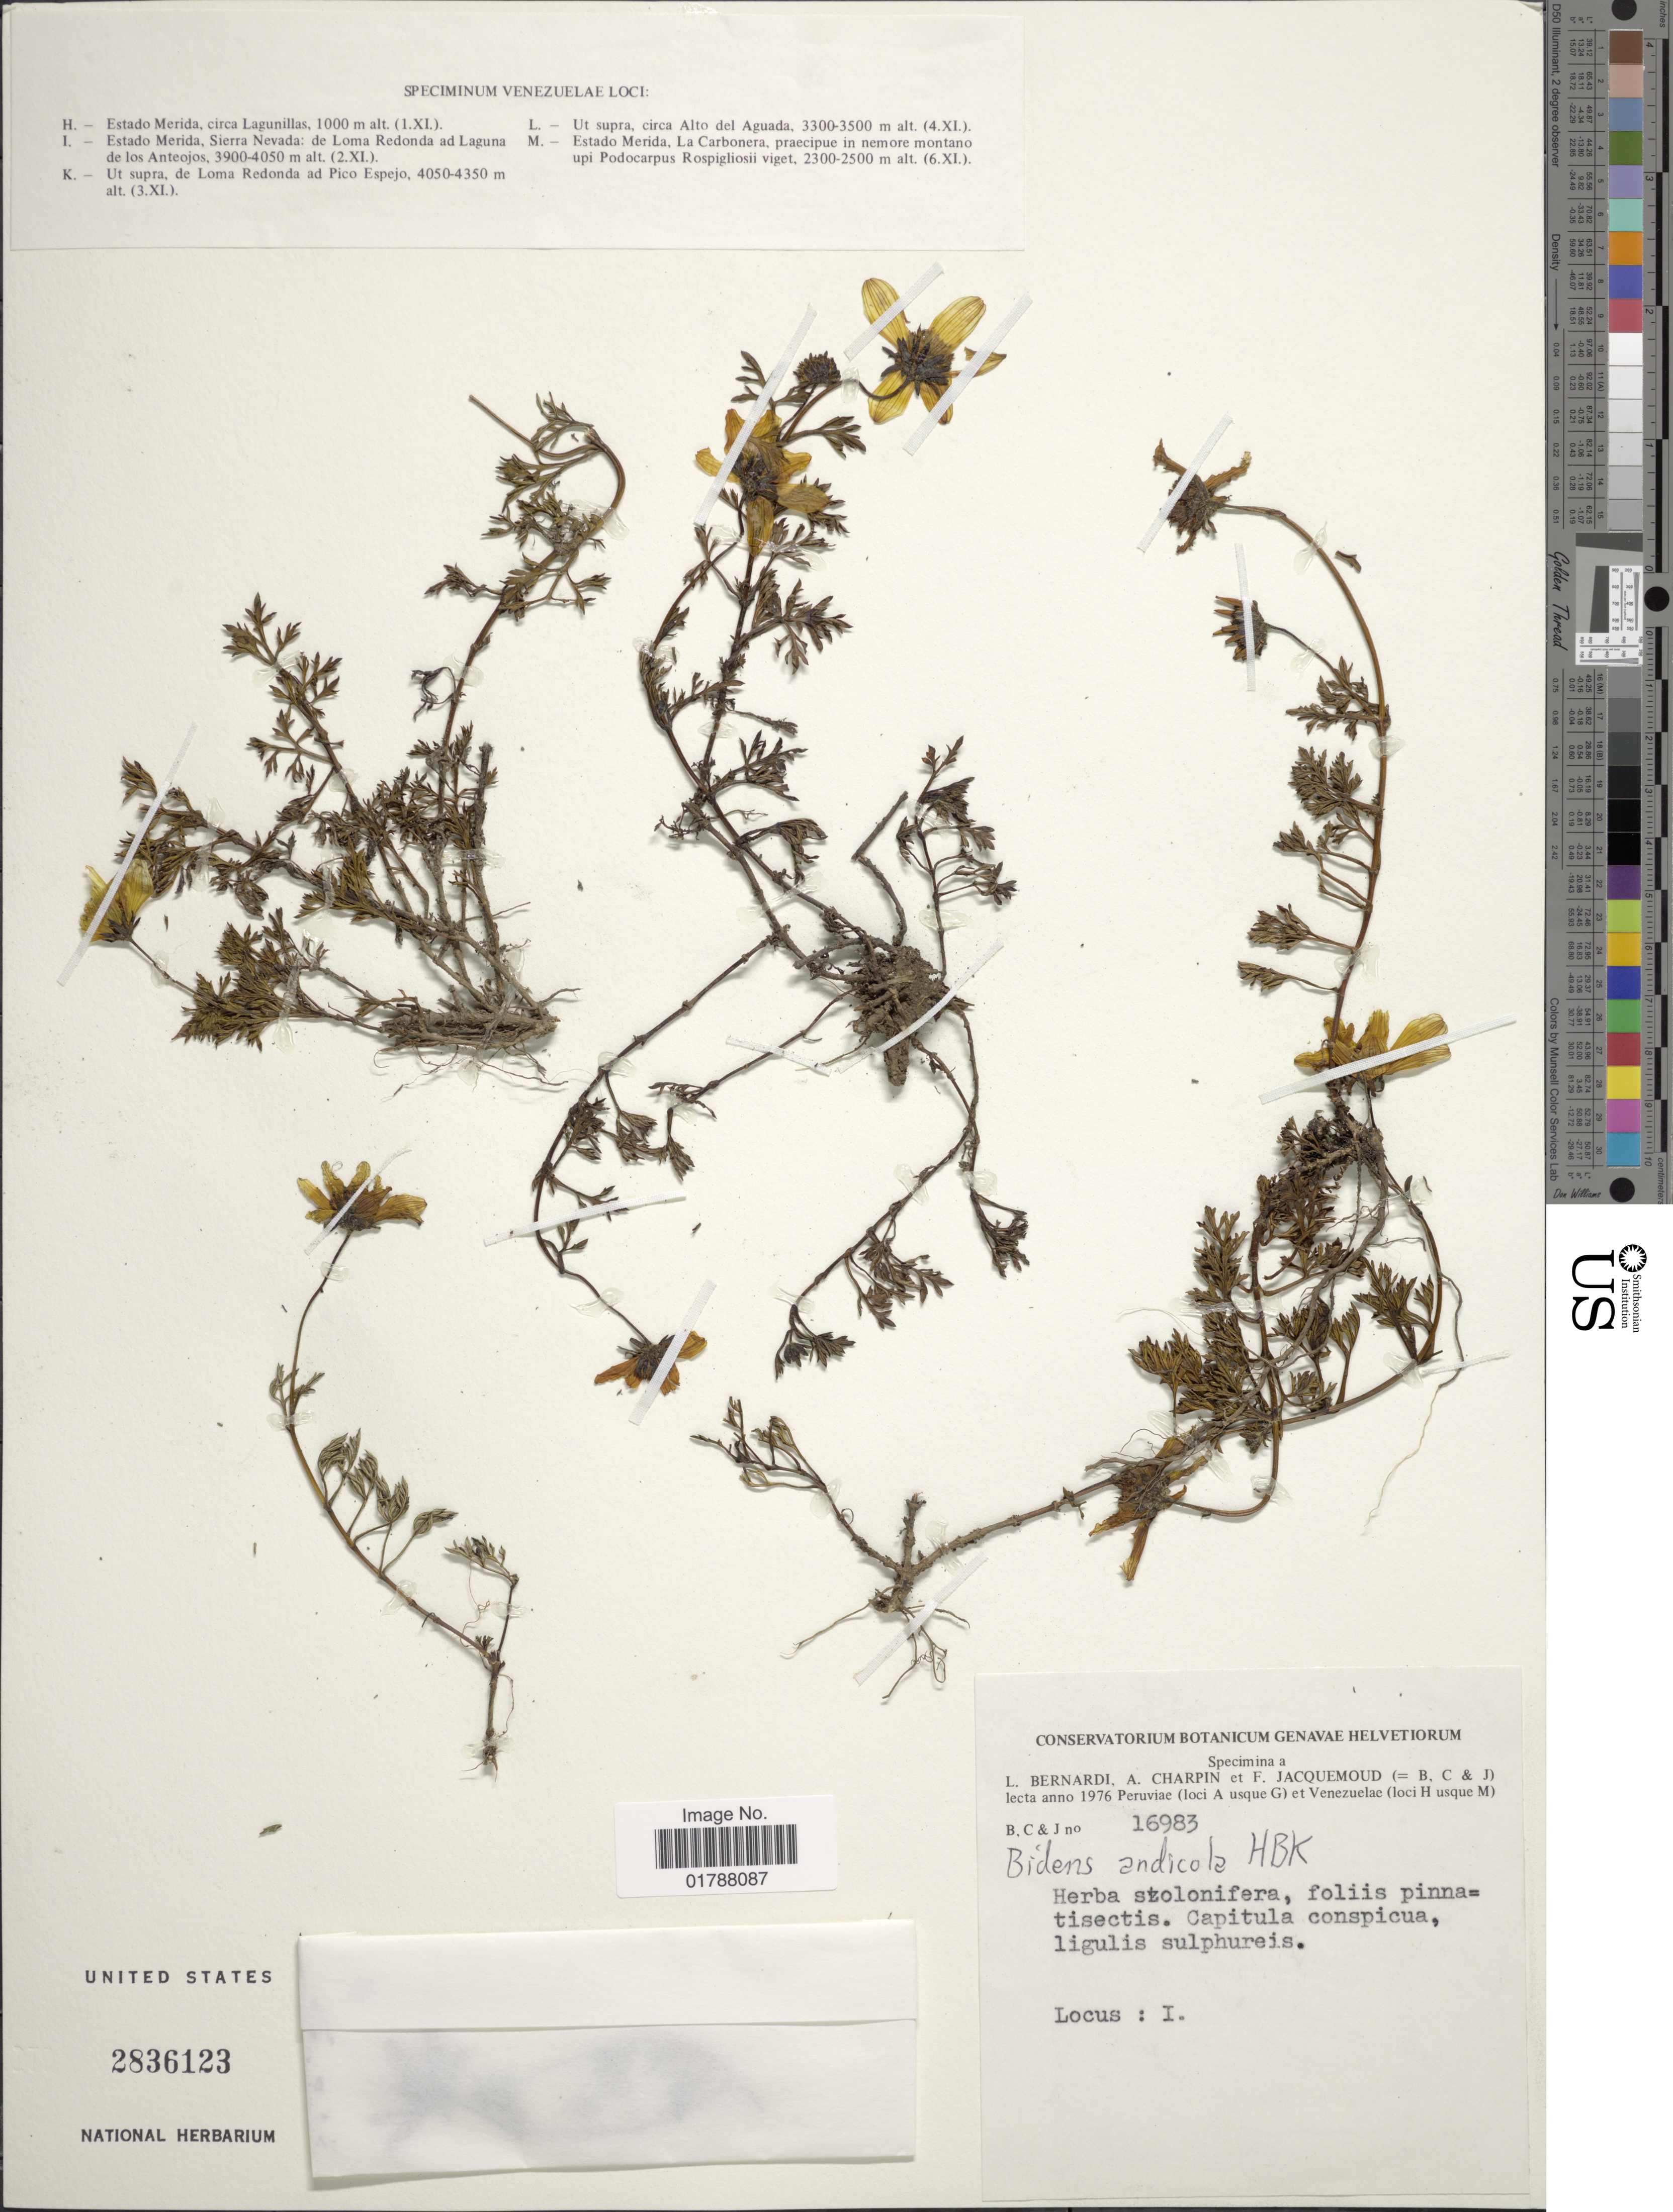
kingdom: Plantae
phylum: Tracheophyta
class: Magnoliopsida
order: Asterales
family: Asteraceae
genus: Bidens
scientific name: Bidens andicola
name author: Kunth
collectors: L. Bernardi, A. Charpin & F. Jacquemoud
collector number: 16983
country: Venezuela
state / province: Mérida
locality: Estado Merida, Sierra Nevada, de Loma Redonda al Laguna de los Anteojos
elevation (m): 3900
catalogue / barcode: US 2836123